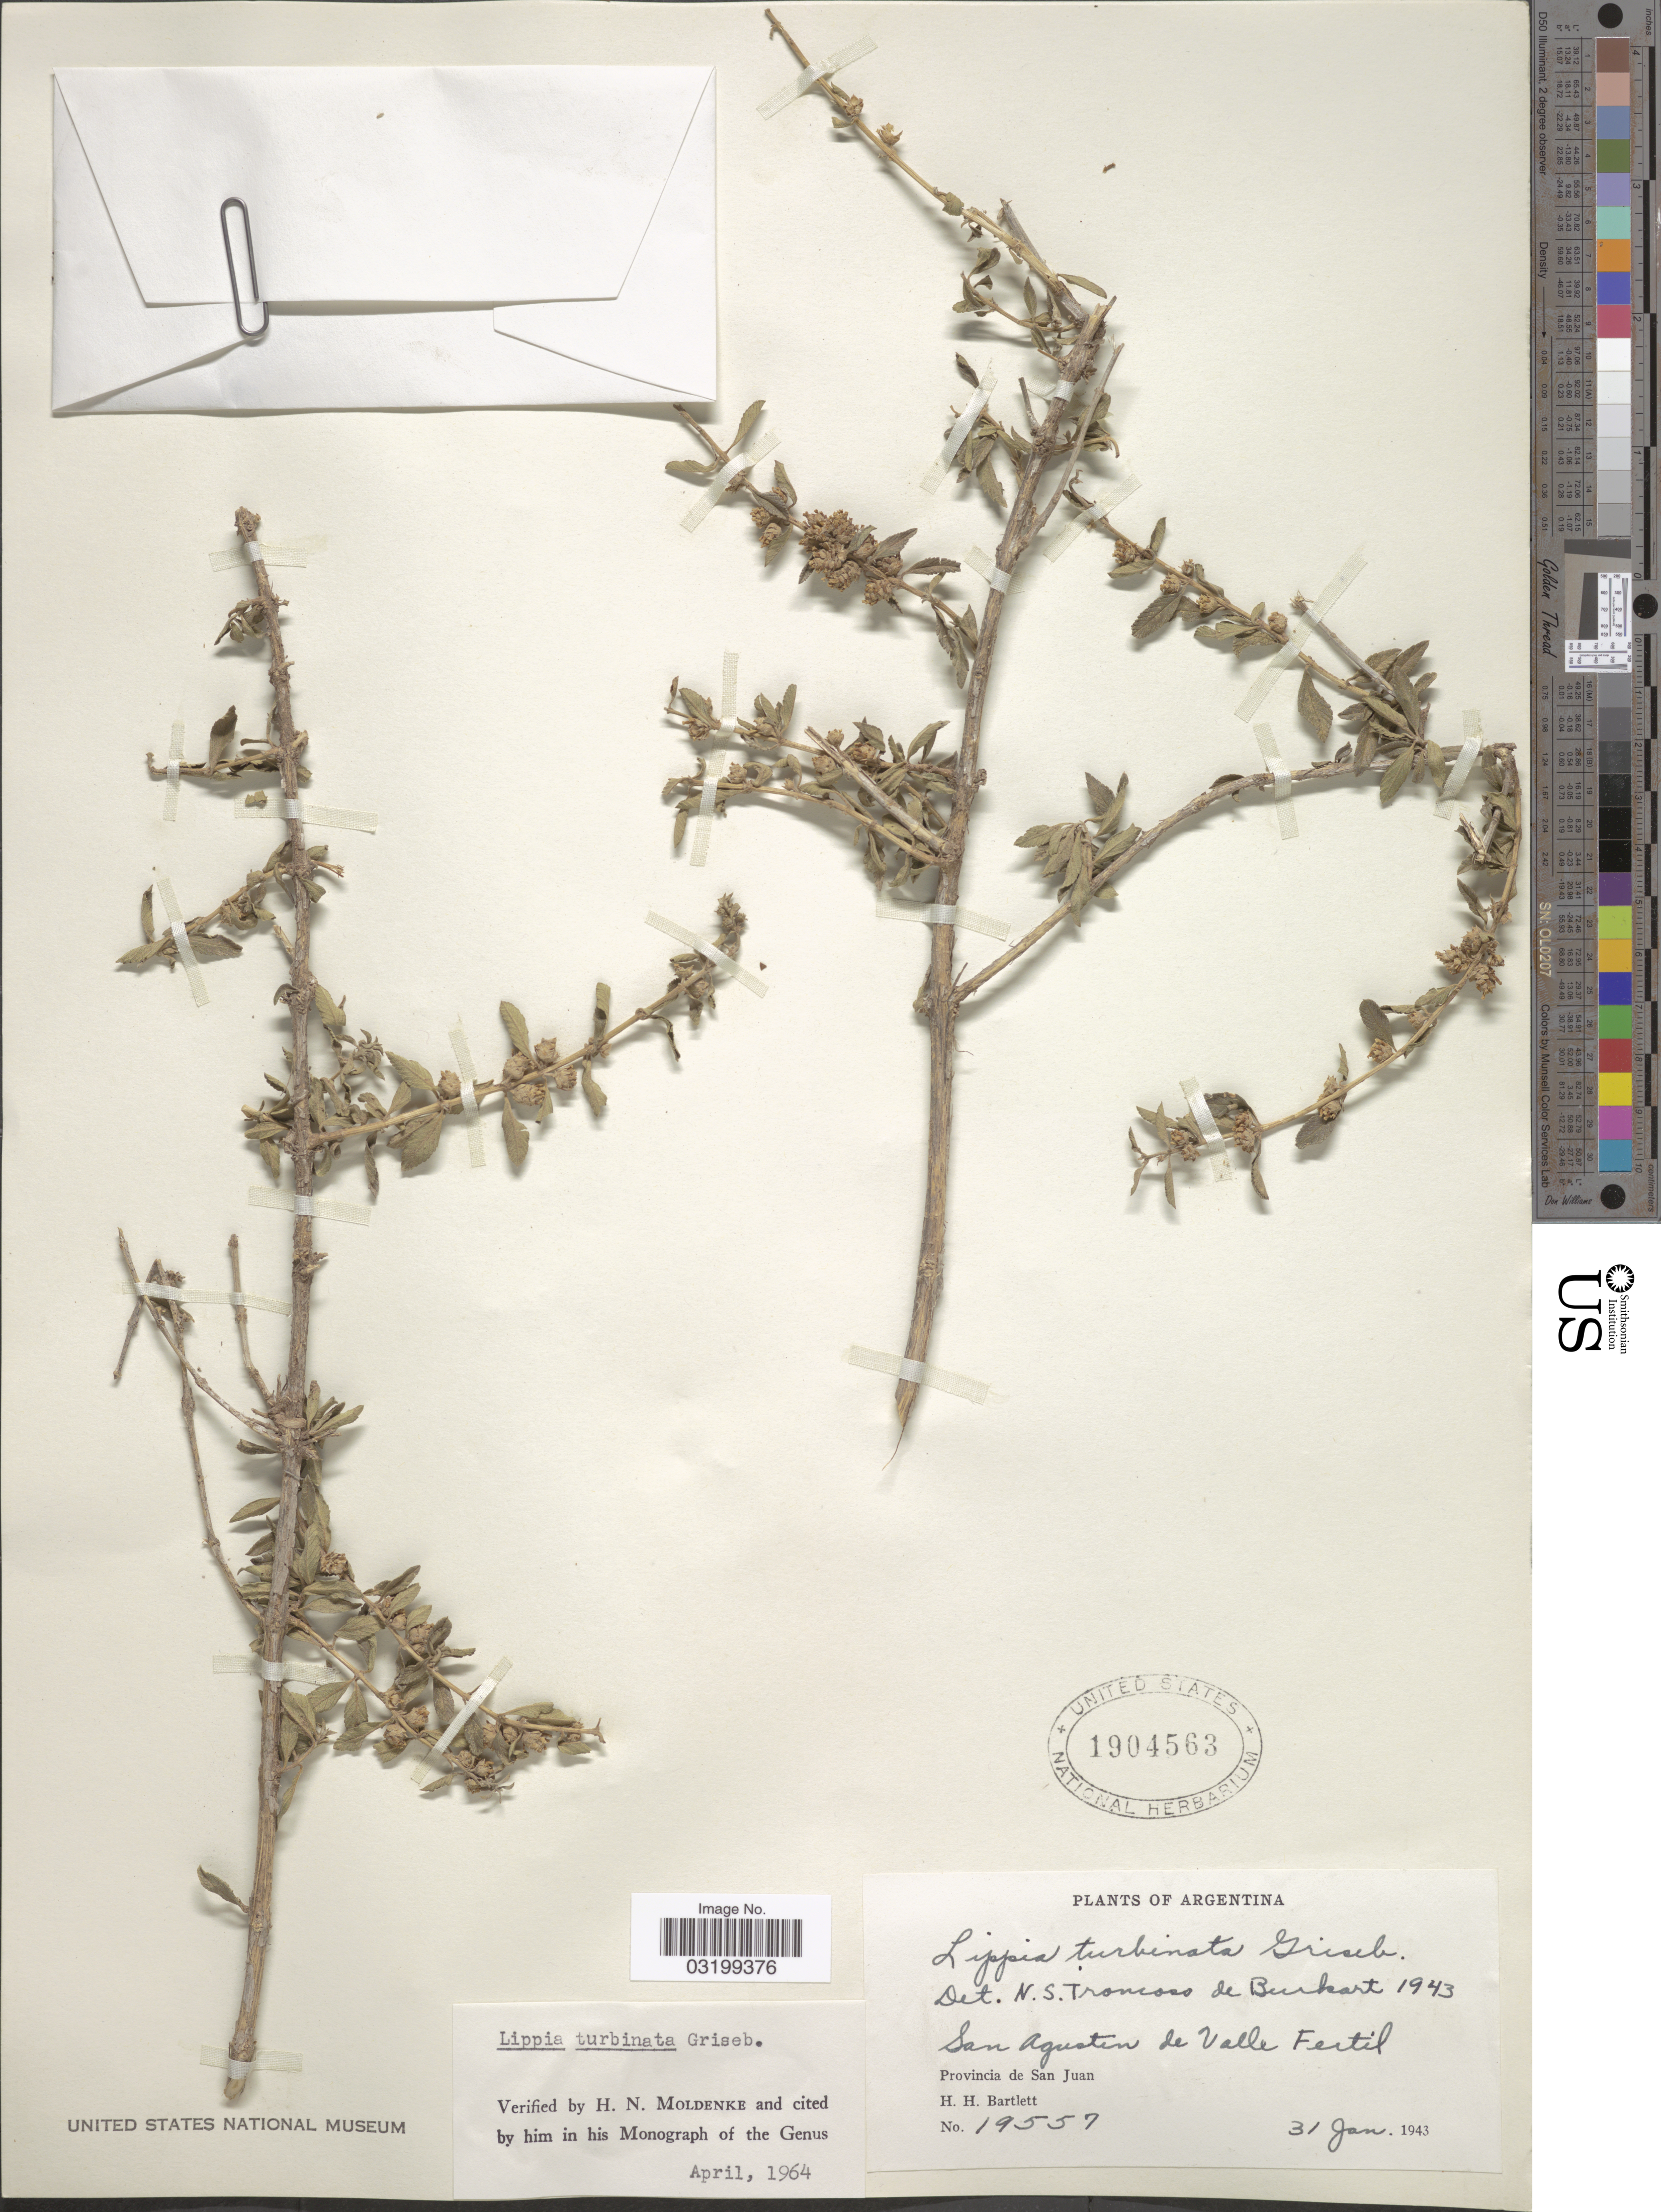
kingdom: Plantae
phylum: Tracheophyta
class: Magnoliopsida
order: Lamiales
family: Verbenaceae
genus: Lippia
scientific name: Lippia turbinata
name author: Griseb.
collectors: H. H. Bartlett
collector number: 19557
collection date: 1943-01-31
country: Argentina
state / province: San Juan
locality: San Agustin de Valle Fertil.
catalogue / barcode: US 1904563